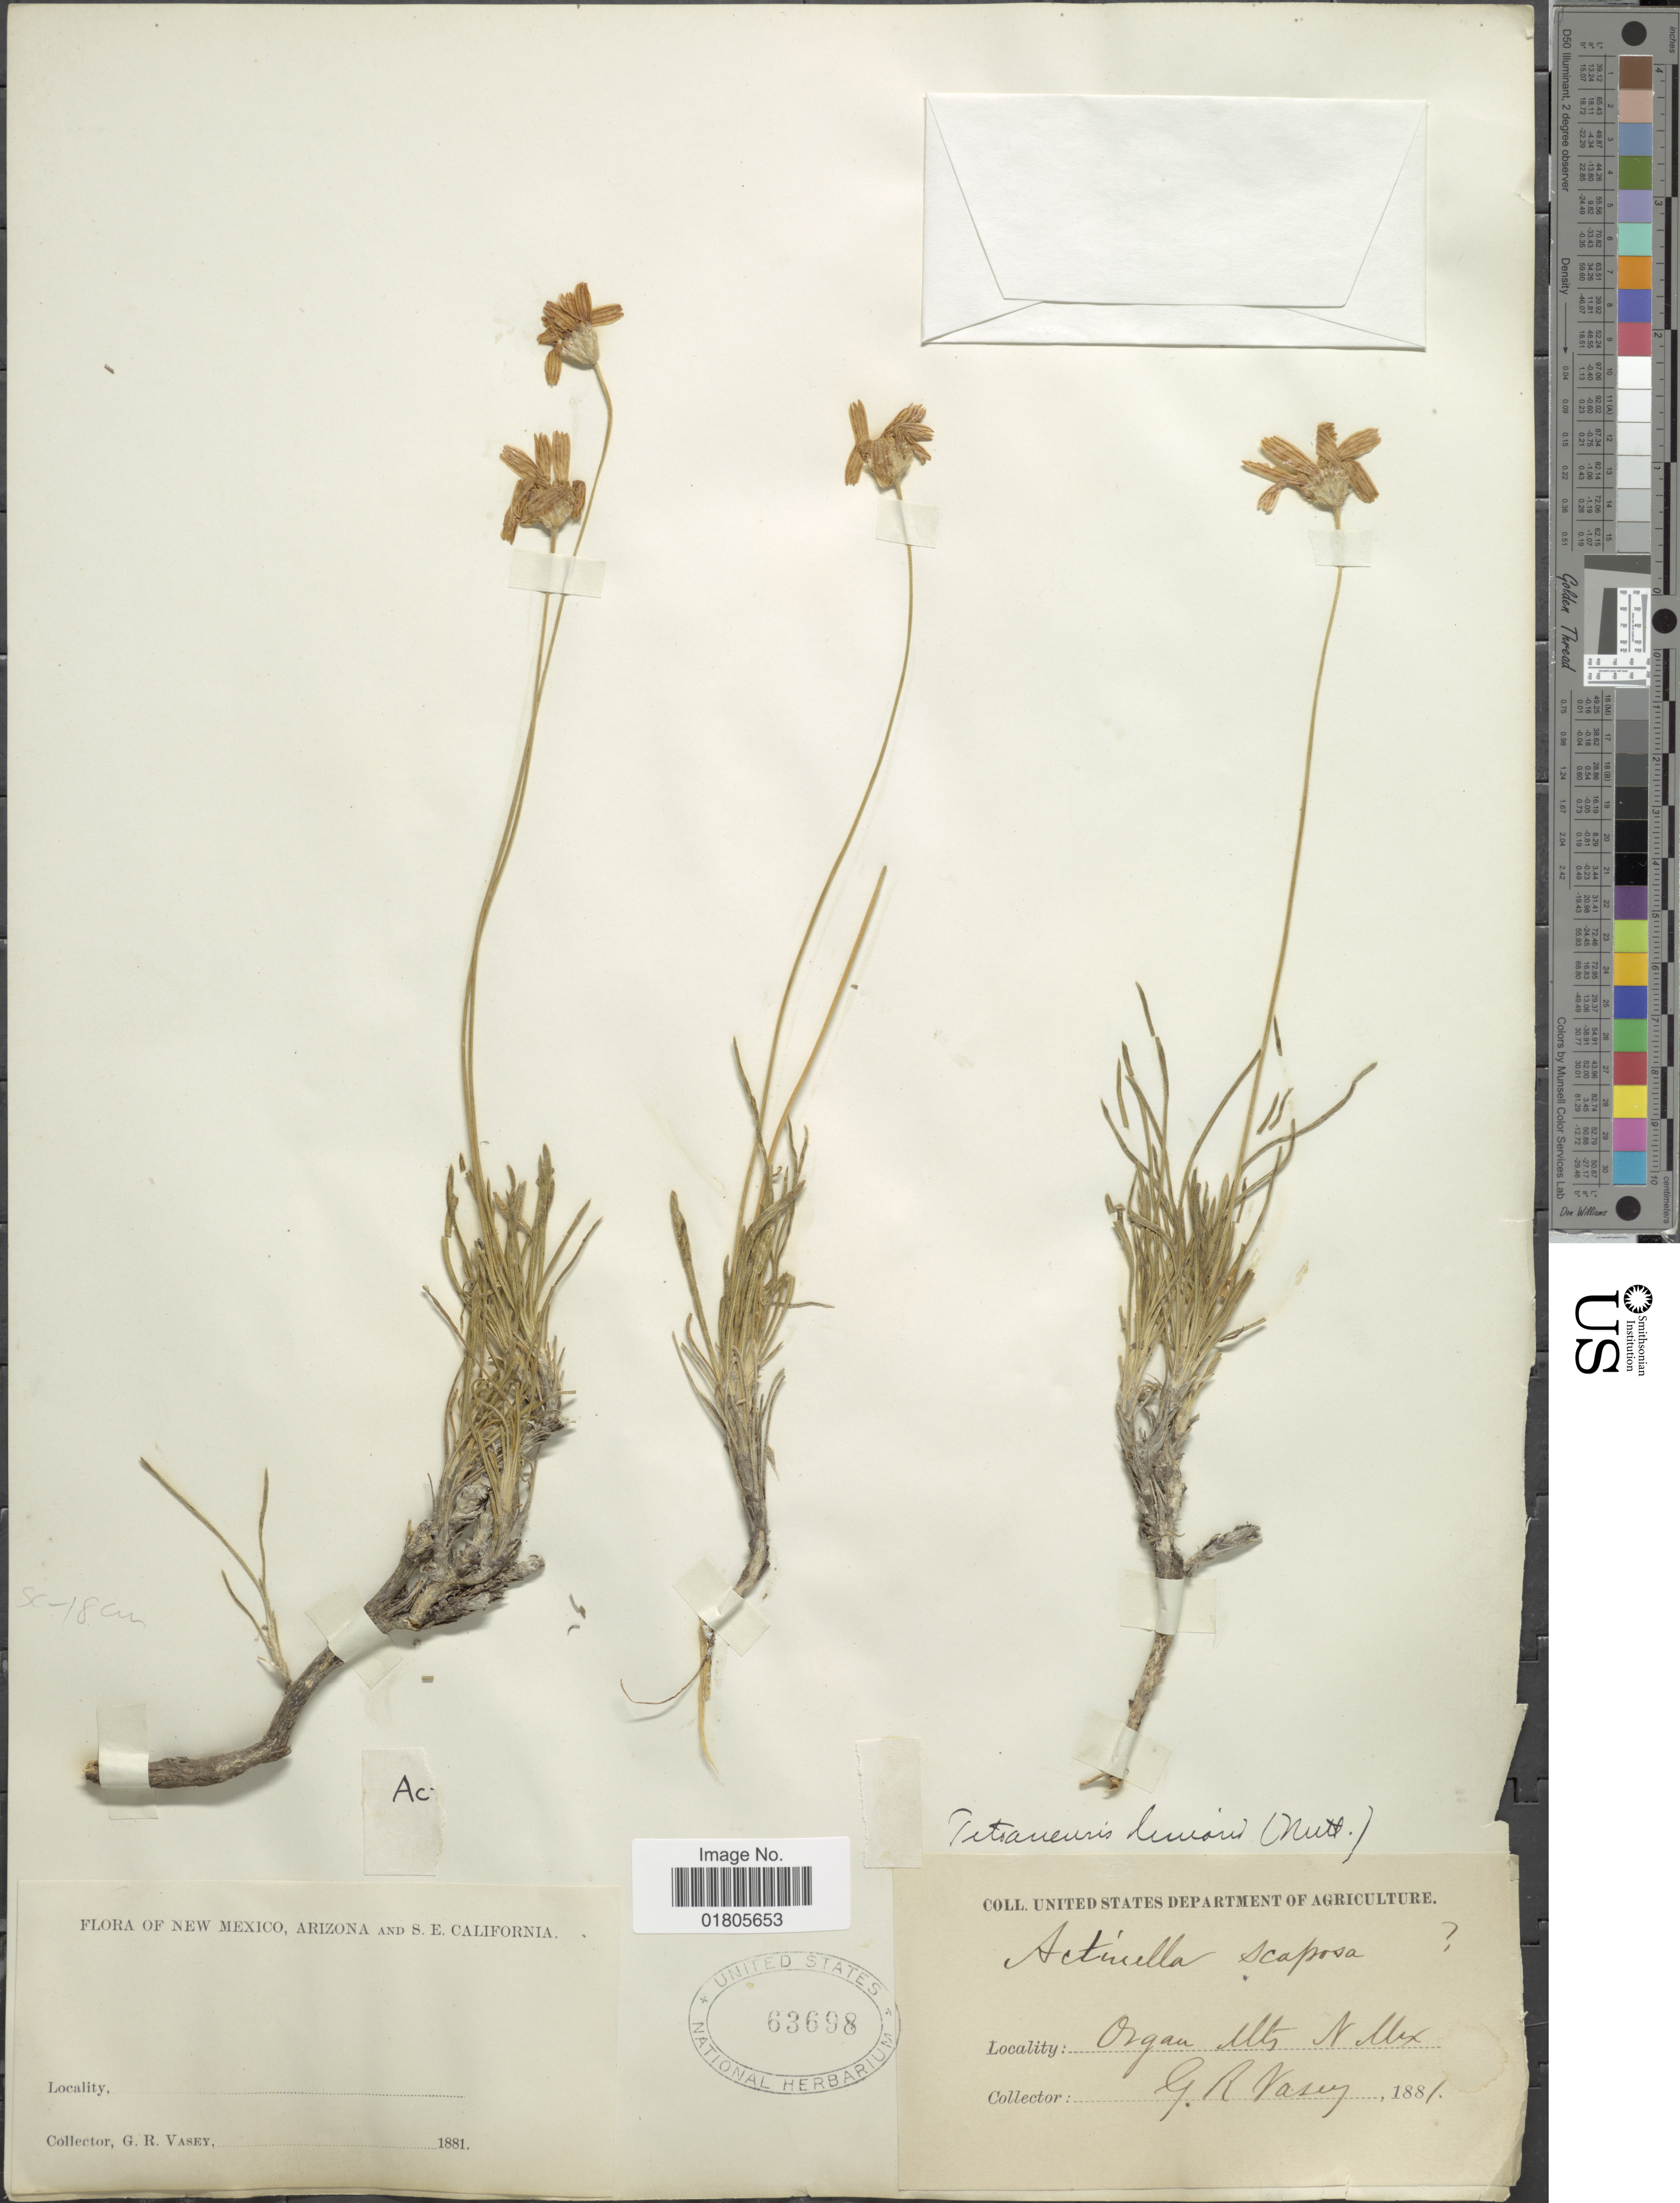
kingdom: Plantae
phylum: Tracheophyta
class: Magnoliopsida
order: Asterales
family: Asteraceae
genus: Actinea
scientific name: Actinea scaposa var. linearis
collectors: G. R. Vasey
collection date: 1881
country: United States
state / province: New Mexico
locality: Organ Mts.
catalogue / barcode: US 63698